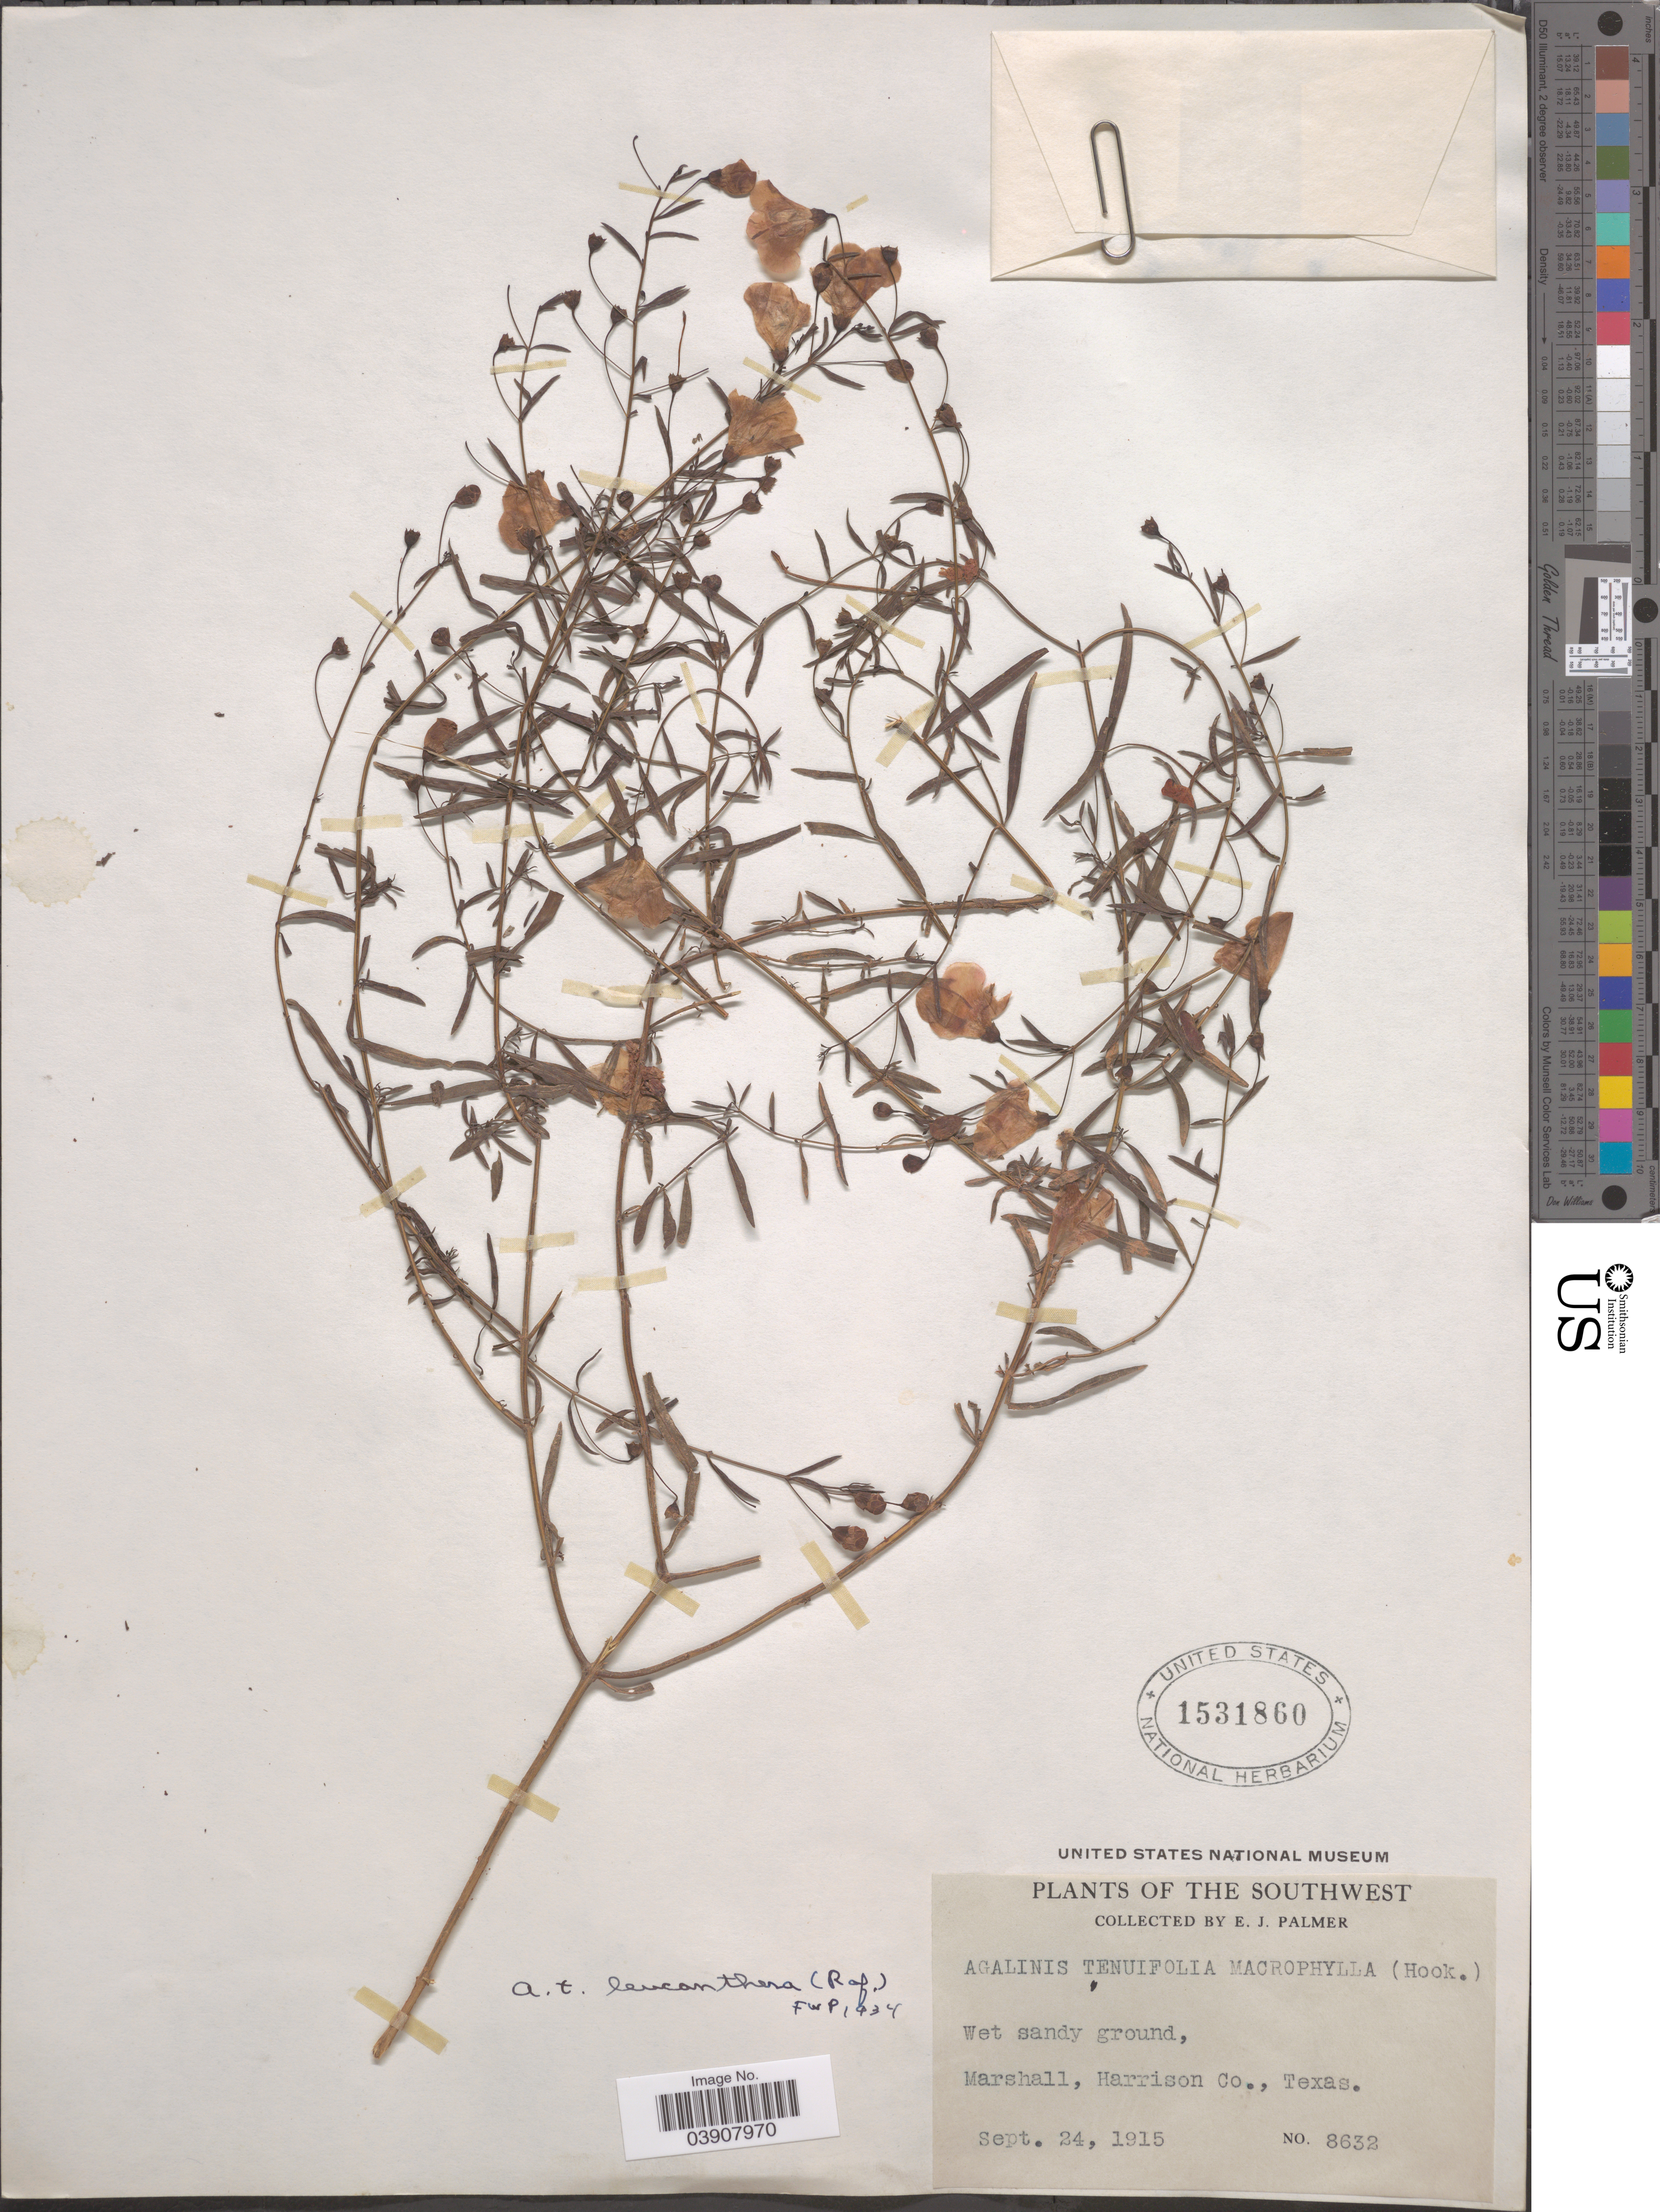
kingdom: Plantae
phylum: Tracheophyta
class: Magnoliopsida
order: Lamiales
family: Orobanchaceae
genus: Agalinis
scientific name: Agalinis tenuifolia var. leucanthera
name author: (Raf.) Pennell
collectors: E. J. Palmer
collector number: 8632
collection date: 1915-09-24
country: United States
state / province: Texas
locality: The Southwest. Marshall, Harrison Co.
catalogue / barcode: US 1531860